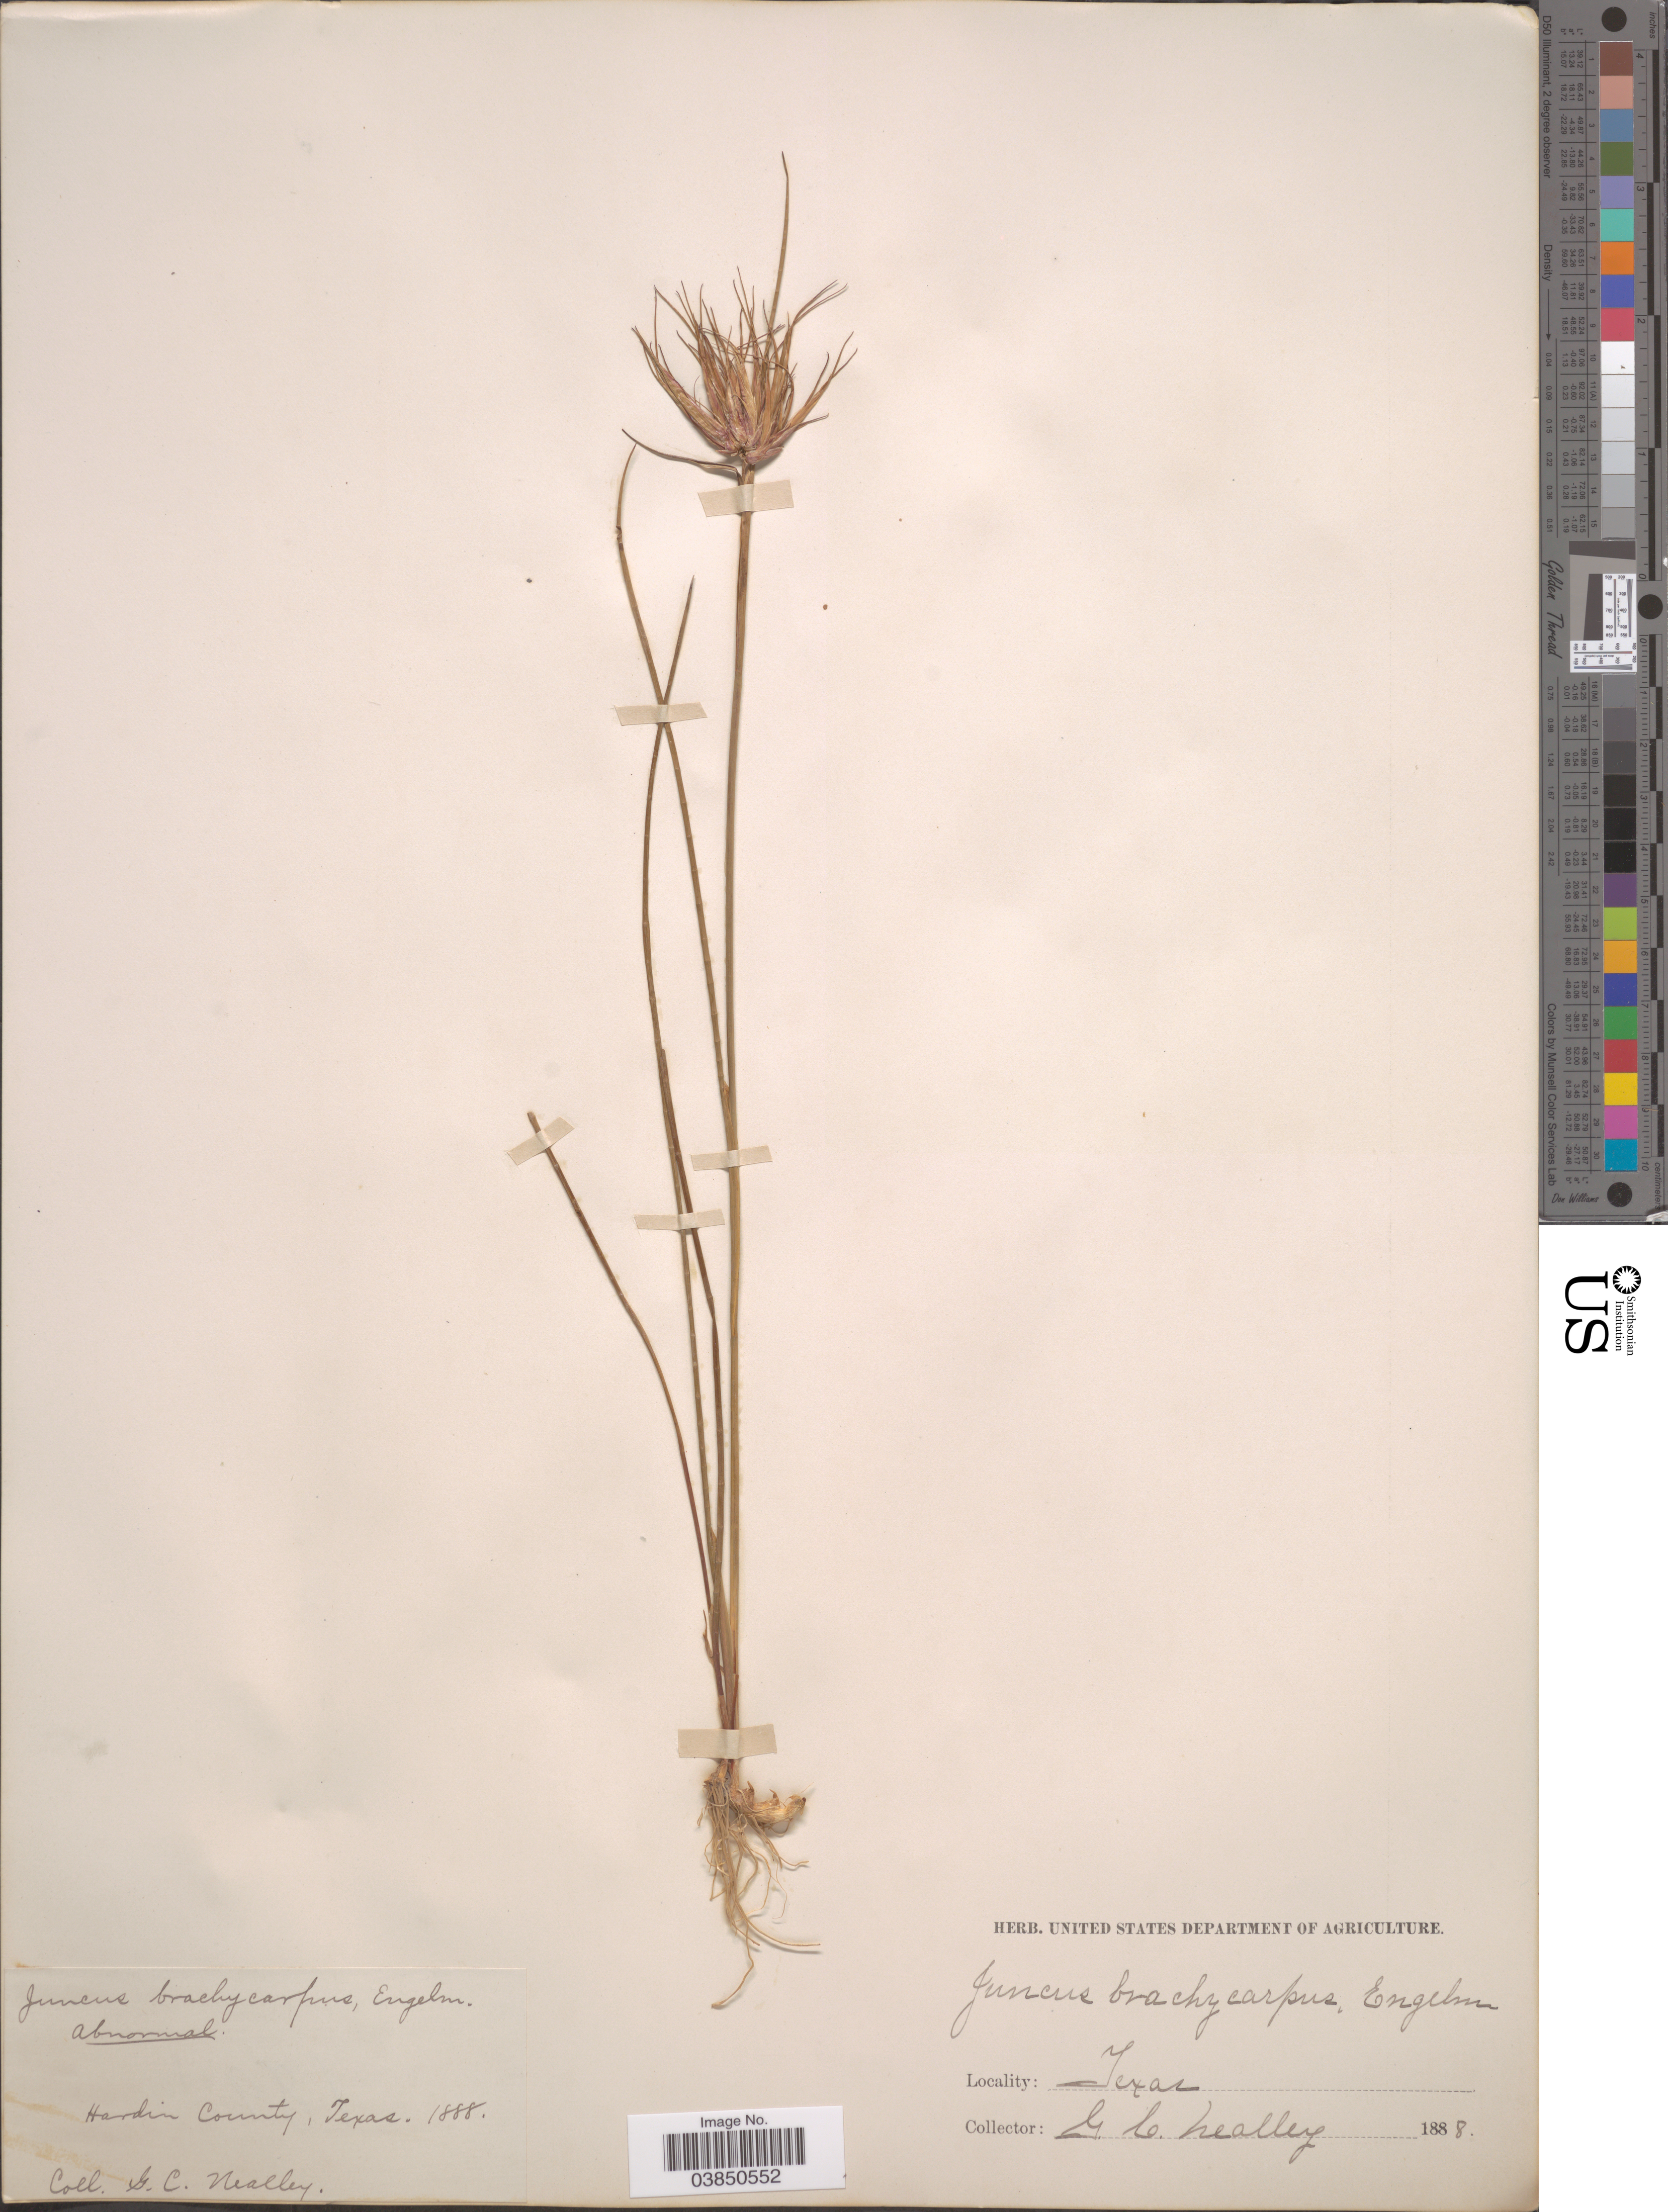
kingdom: Plantae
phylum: Tracheophyta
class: Liliopsida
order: Poales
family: Juncaceae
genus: Juncus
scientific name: Juncus brachycarpus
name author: Engelm.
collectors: G. C. Nealley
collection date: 1888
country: United States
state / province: Texas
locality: Hardin County.